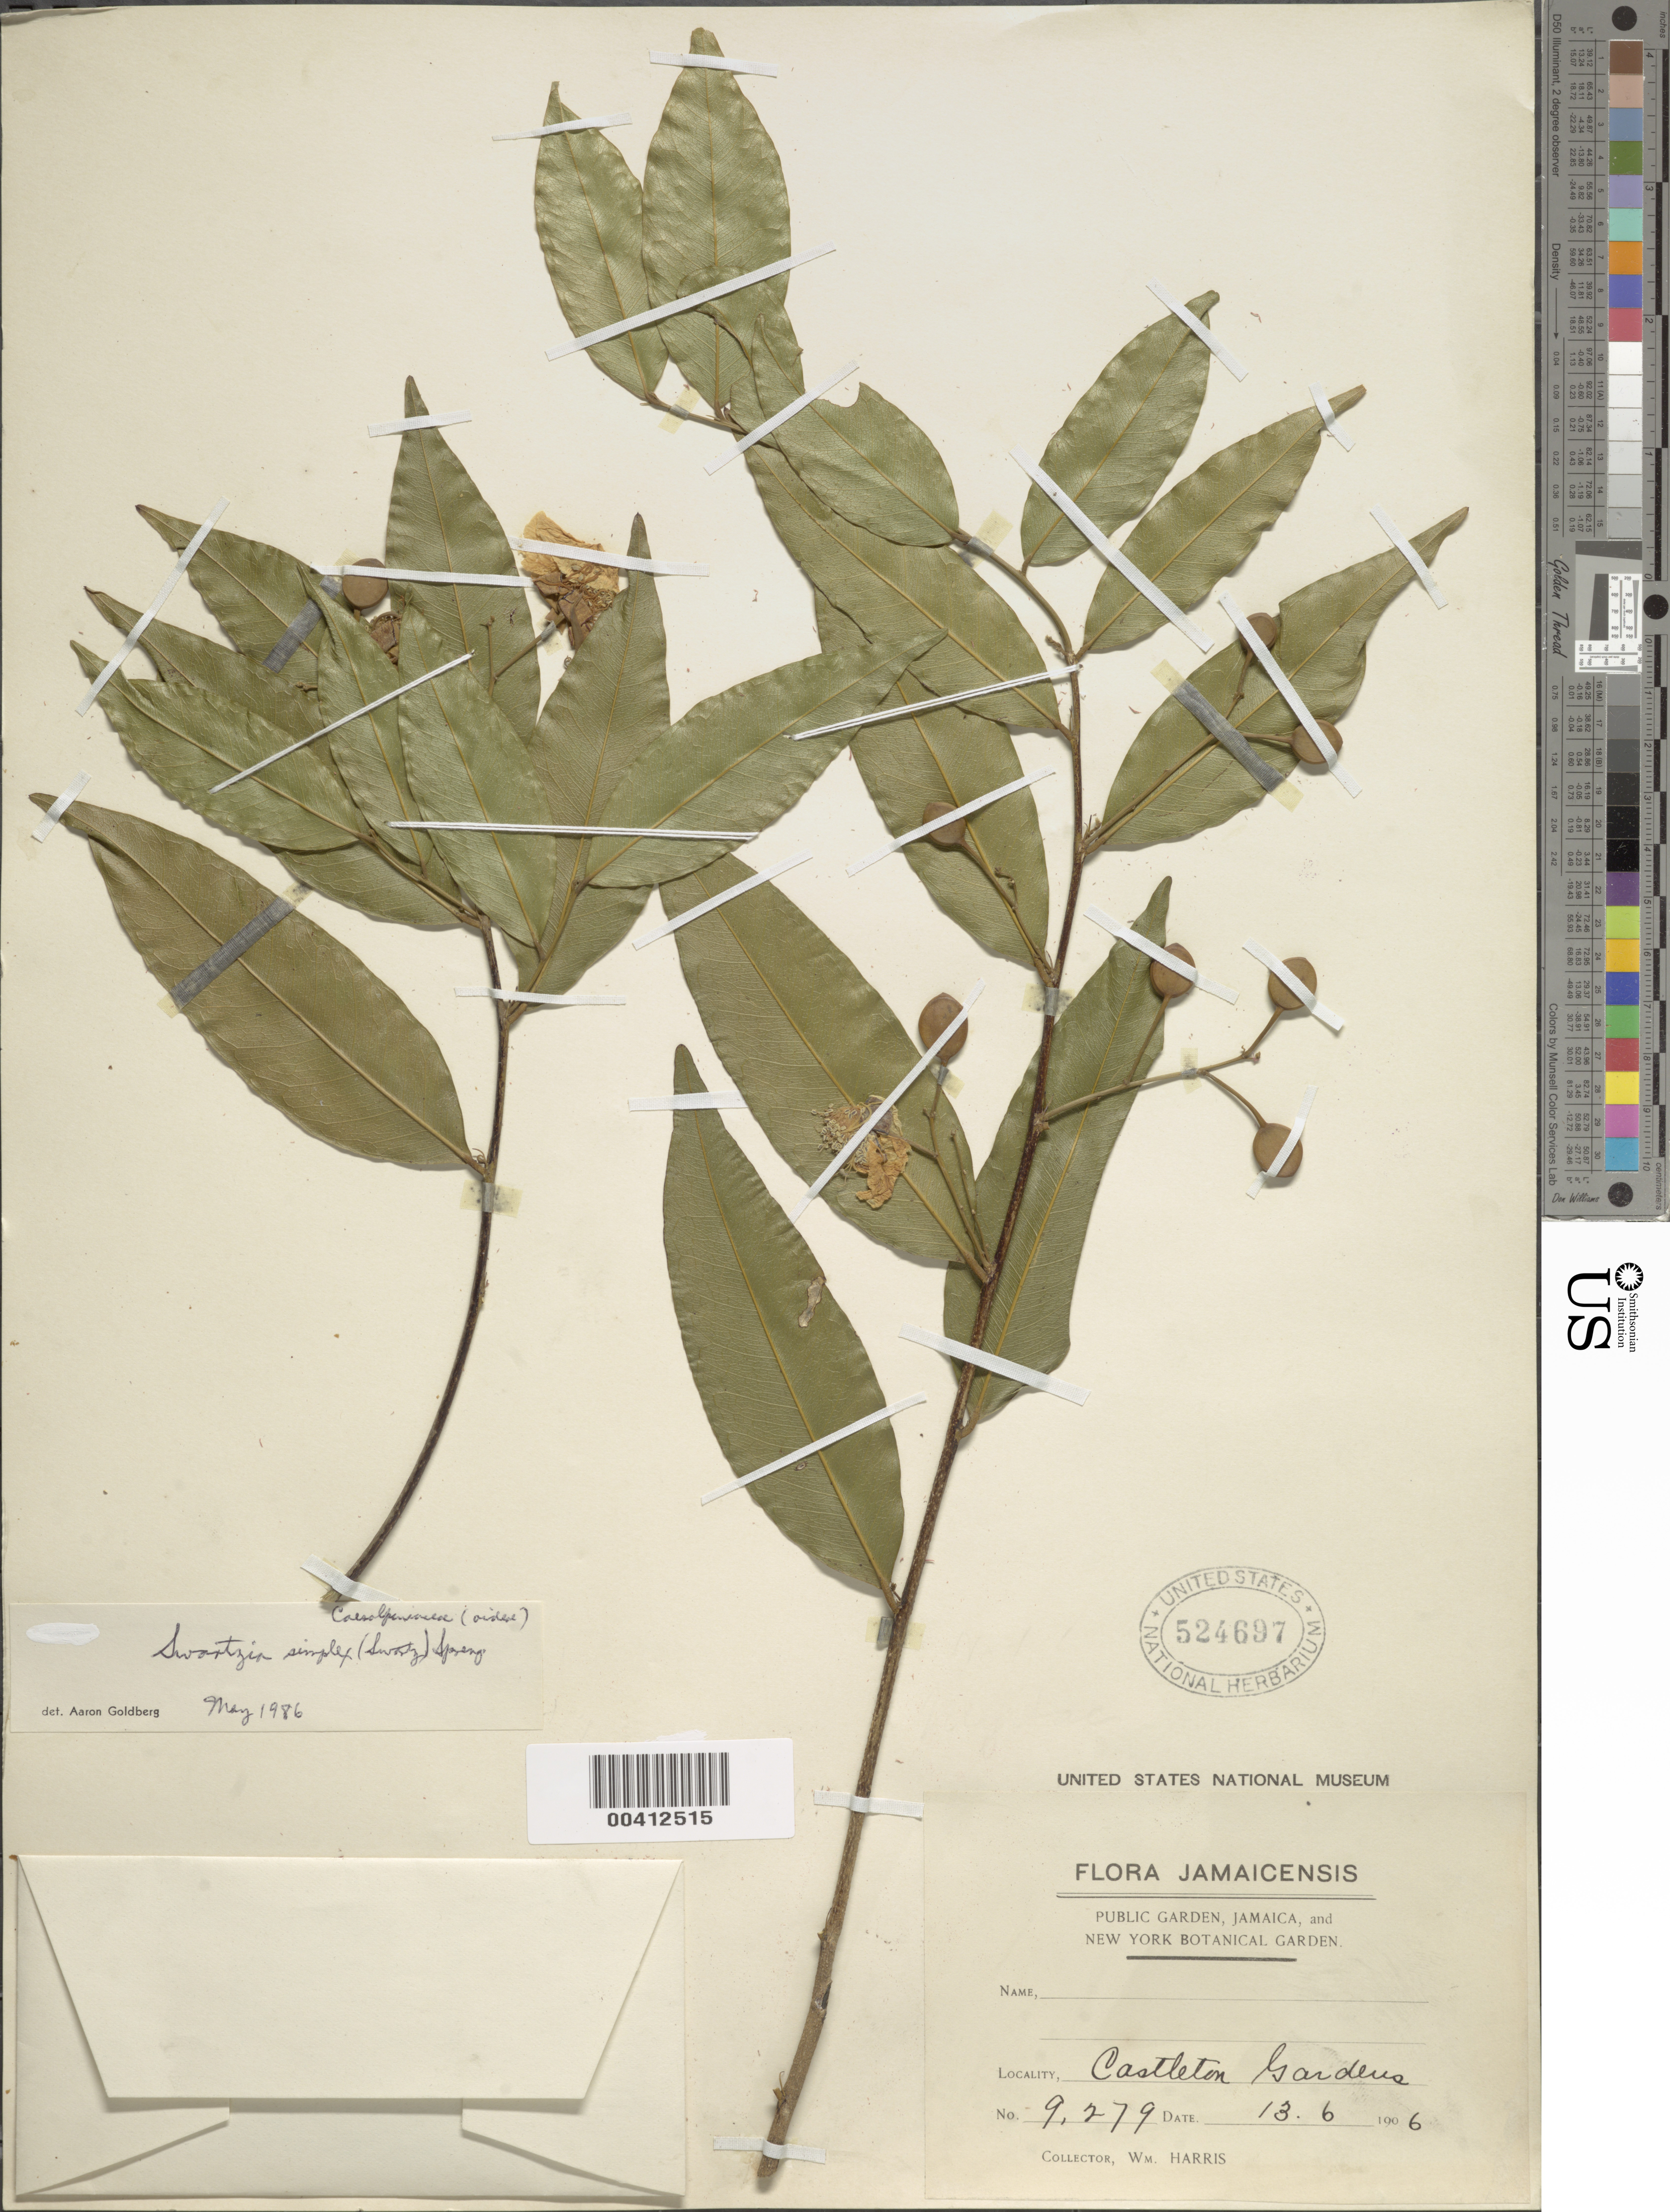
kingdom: Plantae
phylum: Tracheophyta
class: Magnoliopsida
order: Fabales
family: Fabaceae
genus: Swartzia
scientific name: Swartzia simplex var. simplex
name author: (Sw.) Spreng.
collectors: W. H. Harris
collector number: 9279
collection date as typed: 13 Jun 1906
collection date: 1906-06-13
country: Jamaica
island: Greater Antilles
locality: Castleton gardens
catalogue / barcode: US 524697